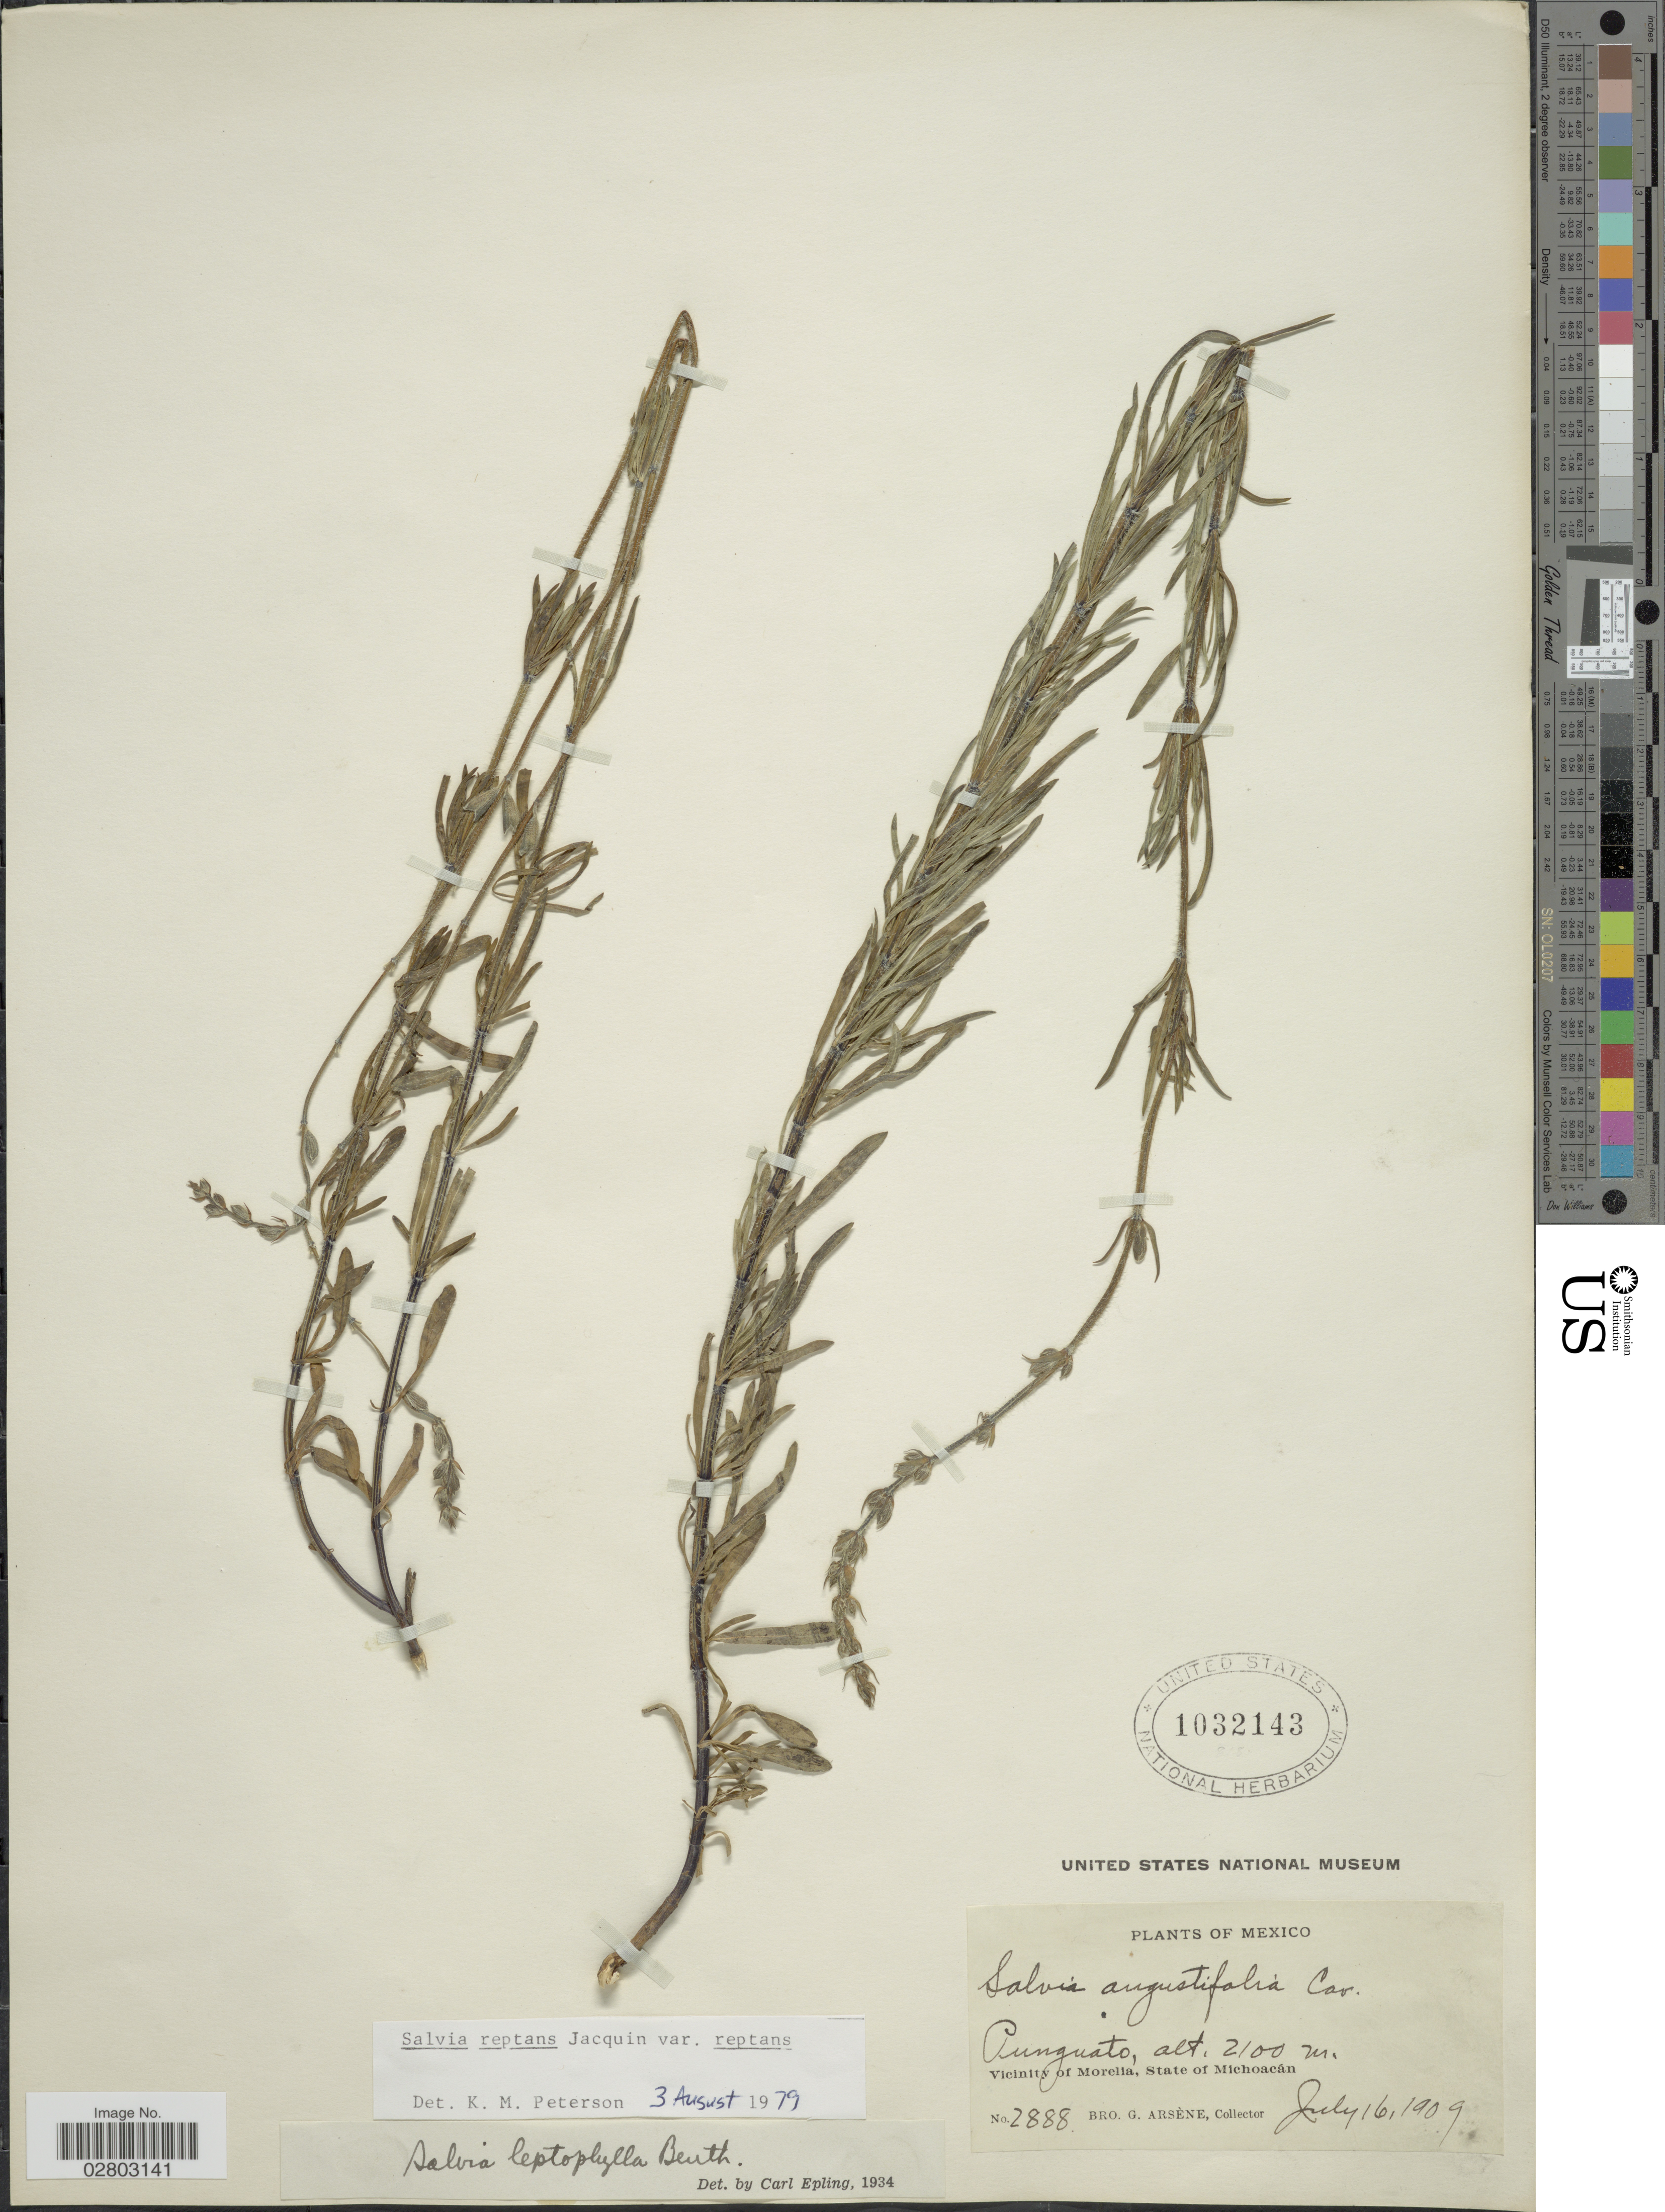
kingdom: Plantae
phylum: Tracheophyta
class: Magnoliopsida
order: Lamiales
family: Lamiaceae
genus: Salvia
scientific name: Salvia reptans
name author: Jacq.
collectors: Bro. G. Arsène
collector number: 2888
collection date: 1909-07-16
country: Mexico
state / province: Michoacán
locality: Punguato, Vicinity of Morelia.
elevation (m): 2100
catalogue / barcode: US 1032143